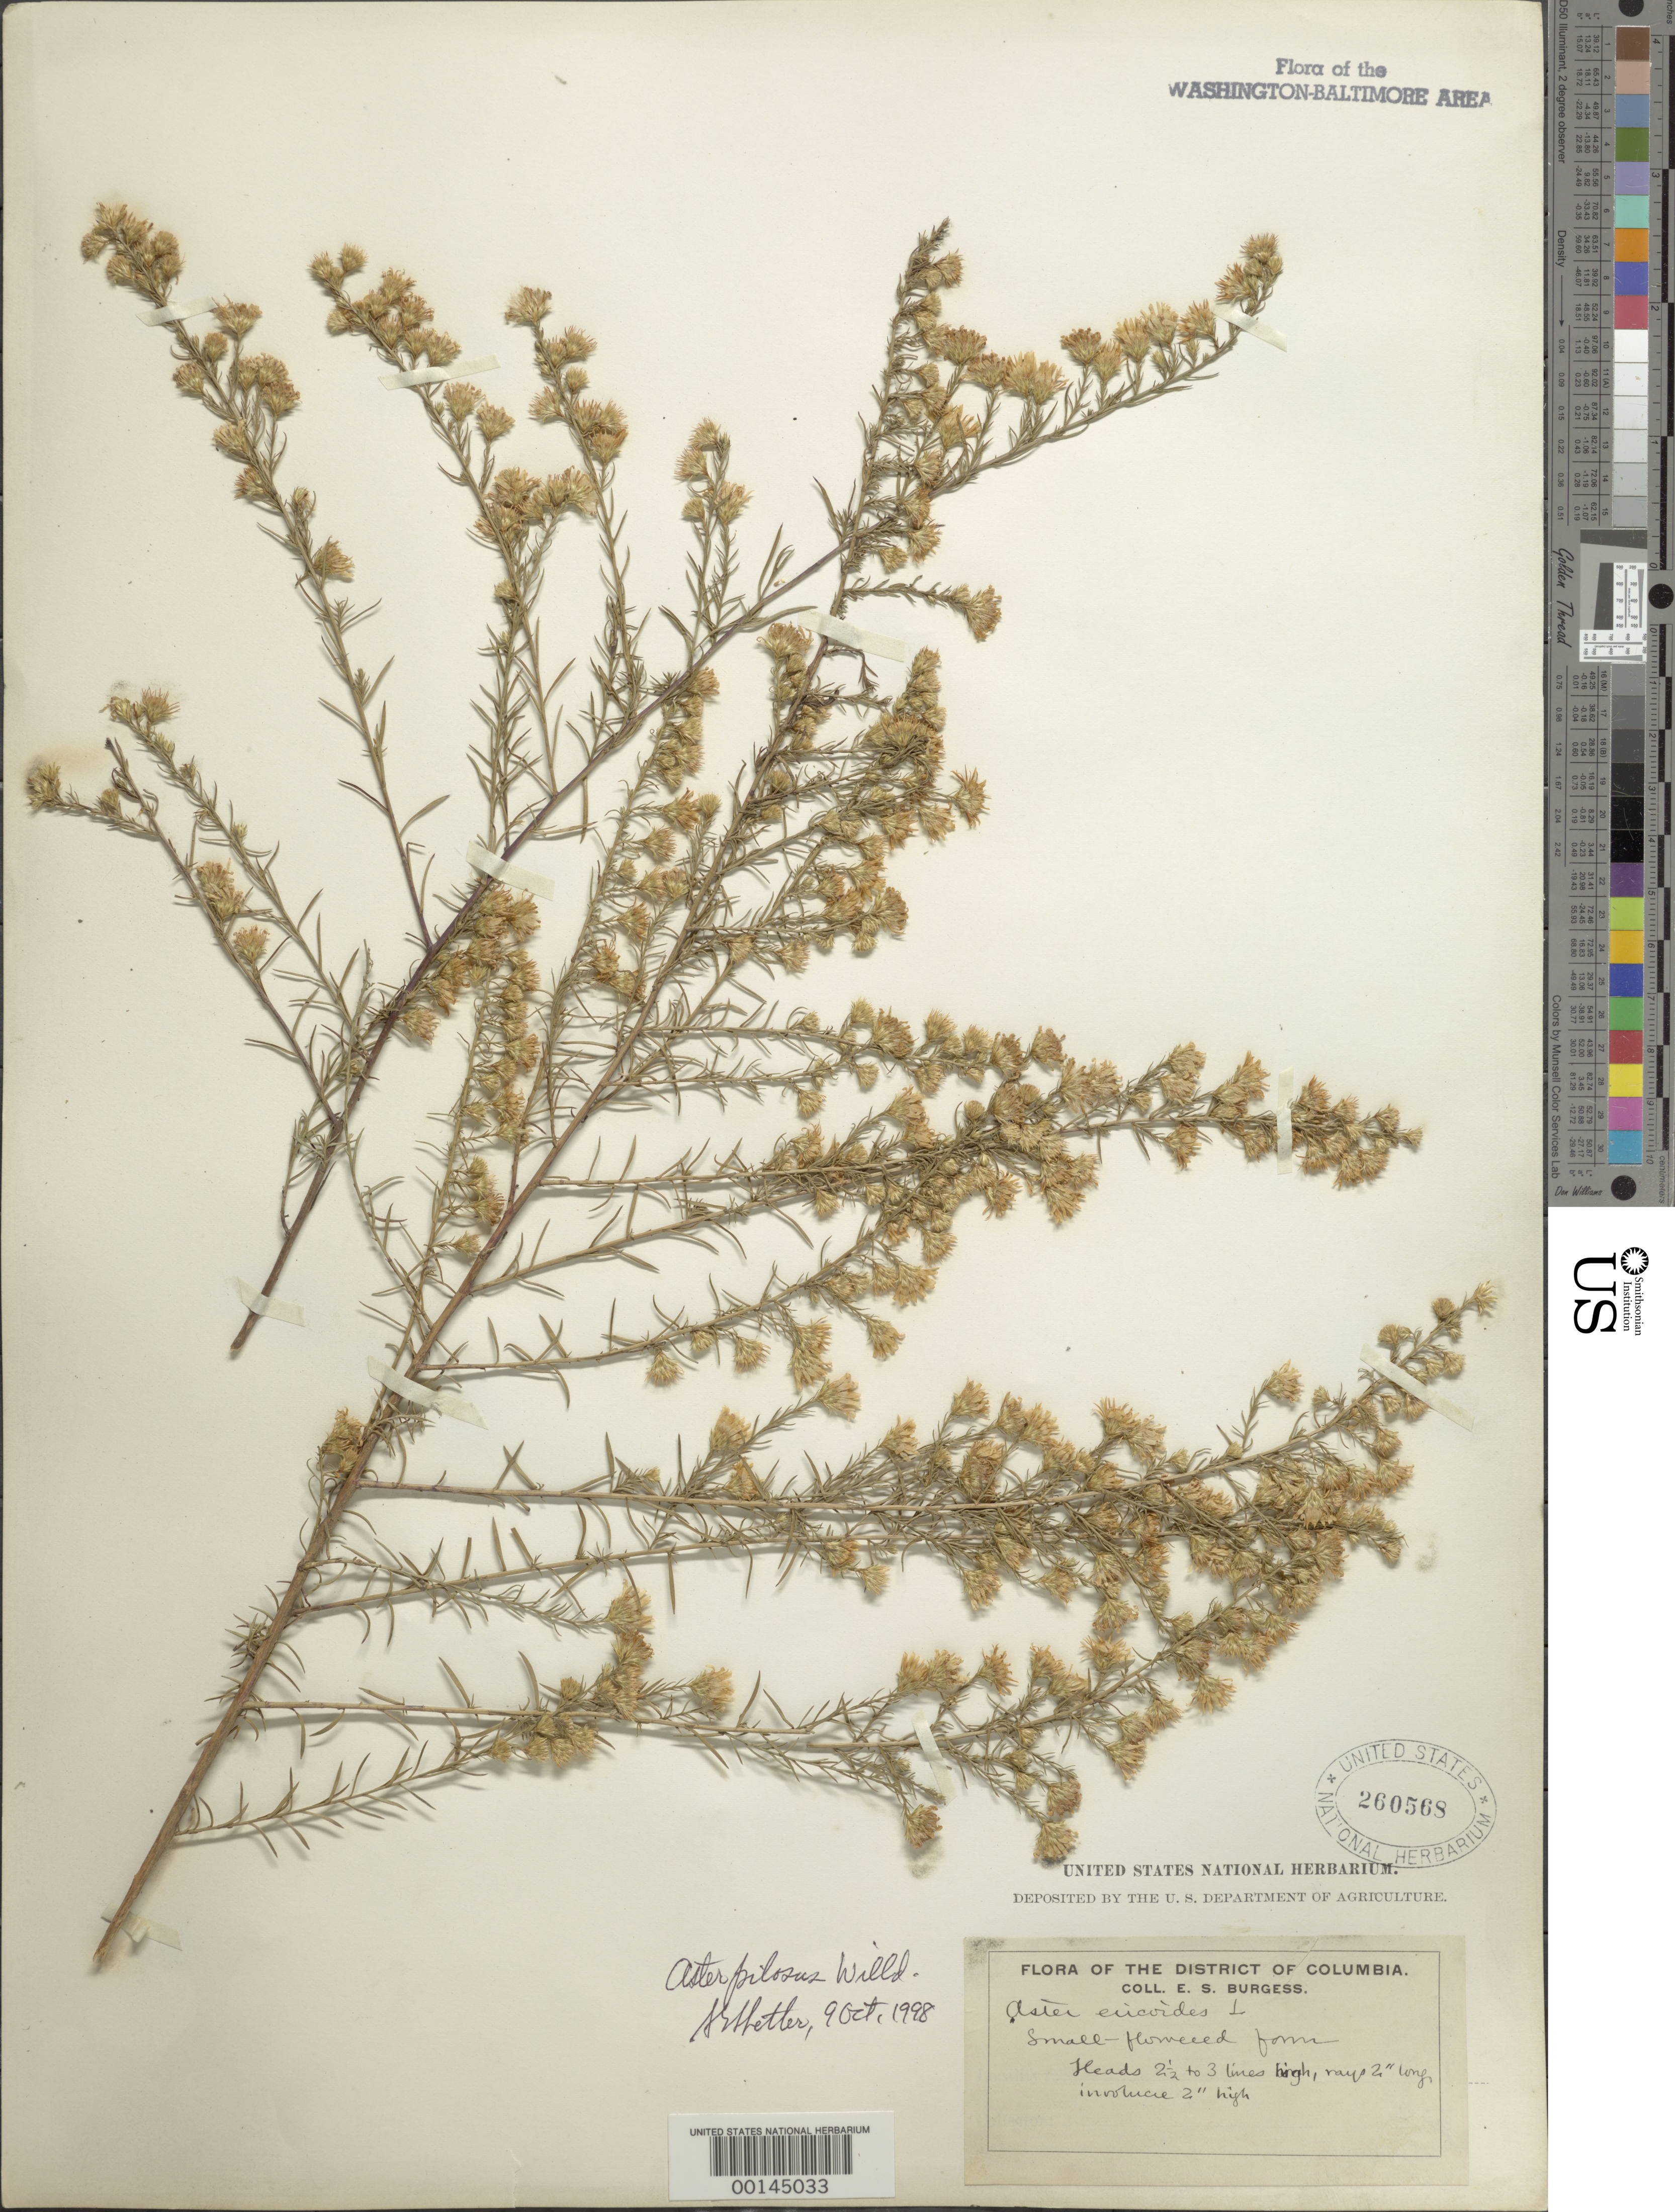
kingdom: Plantae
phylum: Tracheophyta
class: Magnoliopsida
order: Asterales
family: Asteraceae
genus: Symphyotrichum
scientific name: Symphyotrichum pilosum var. pringlei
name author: (A. Gray) G.L. Nesom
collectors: E. Burgess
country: United States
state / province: District of Columbia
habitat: Open thicket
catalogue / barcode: US 260568